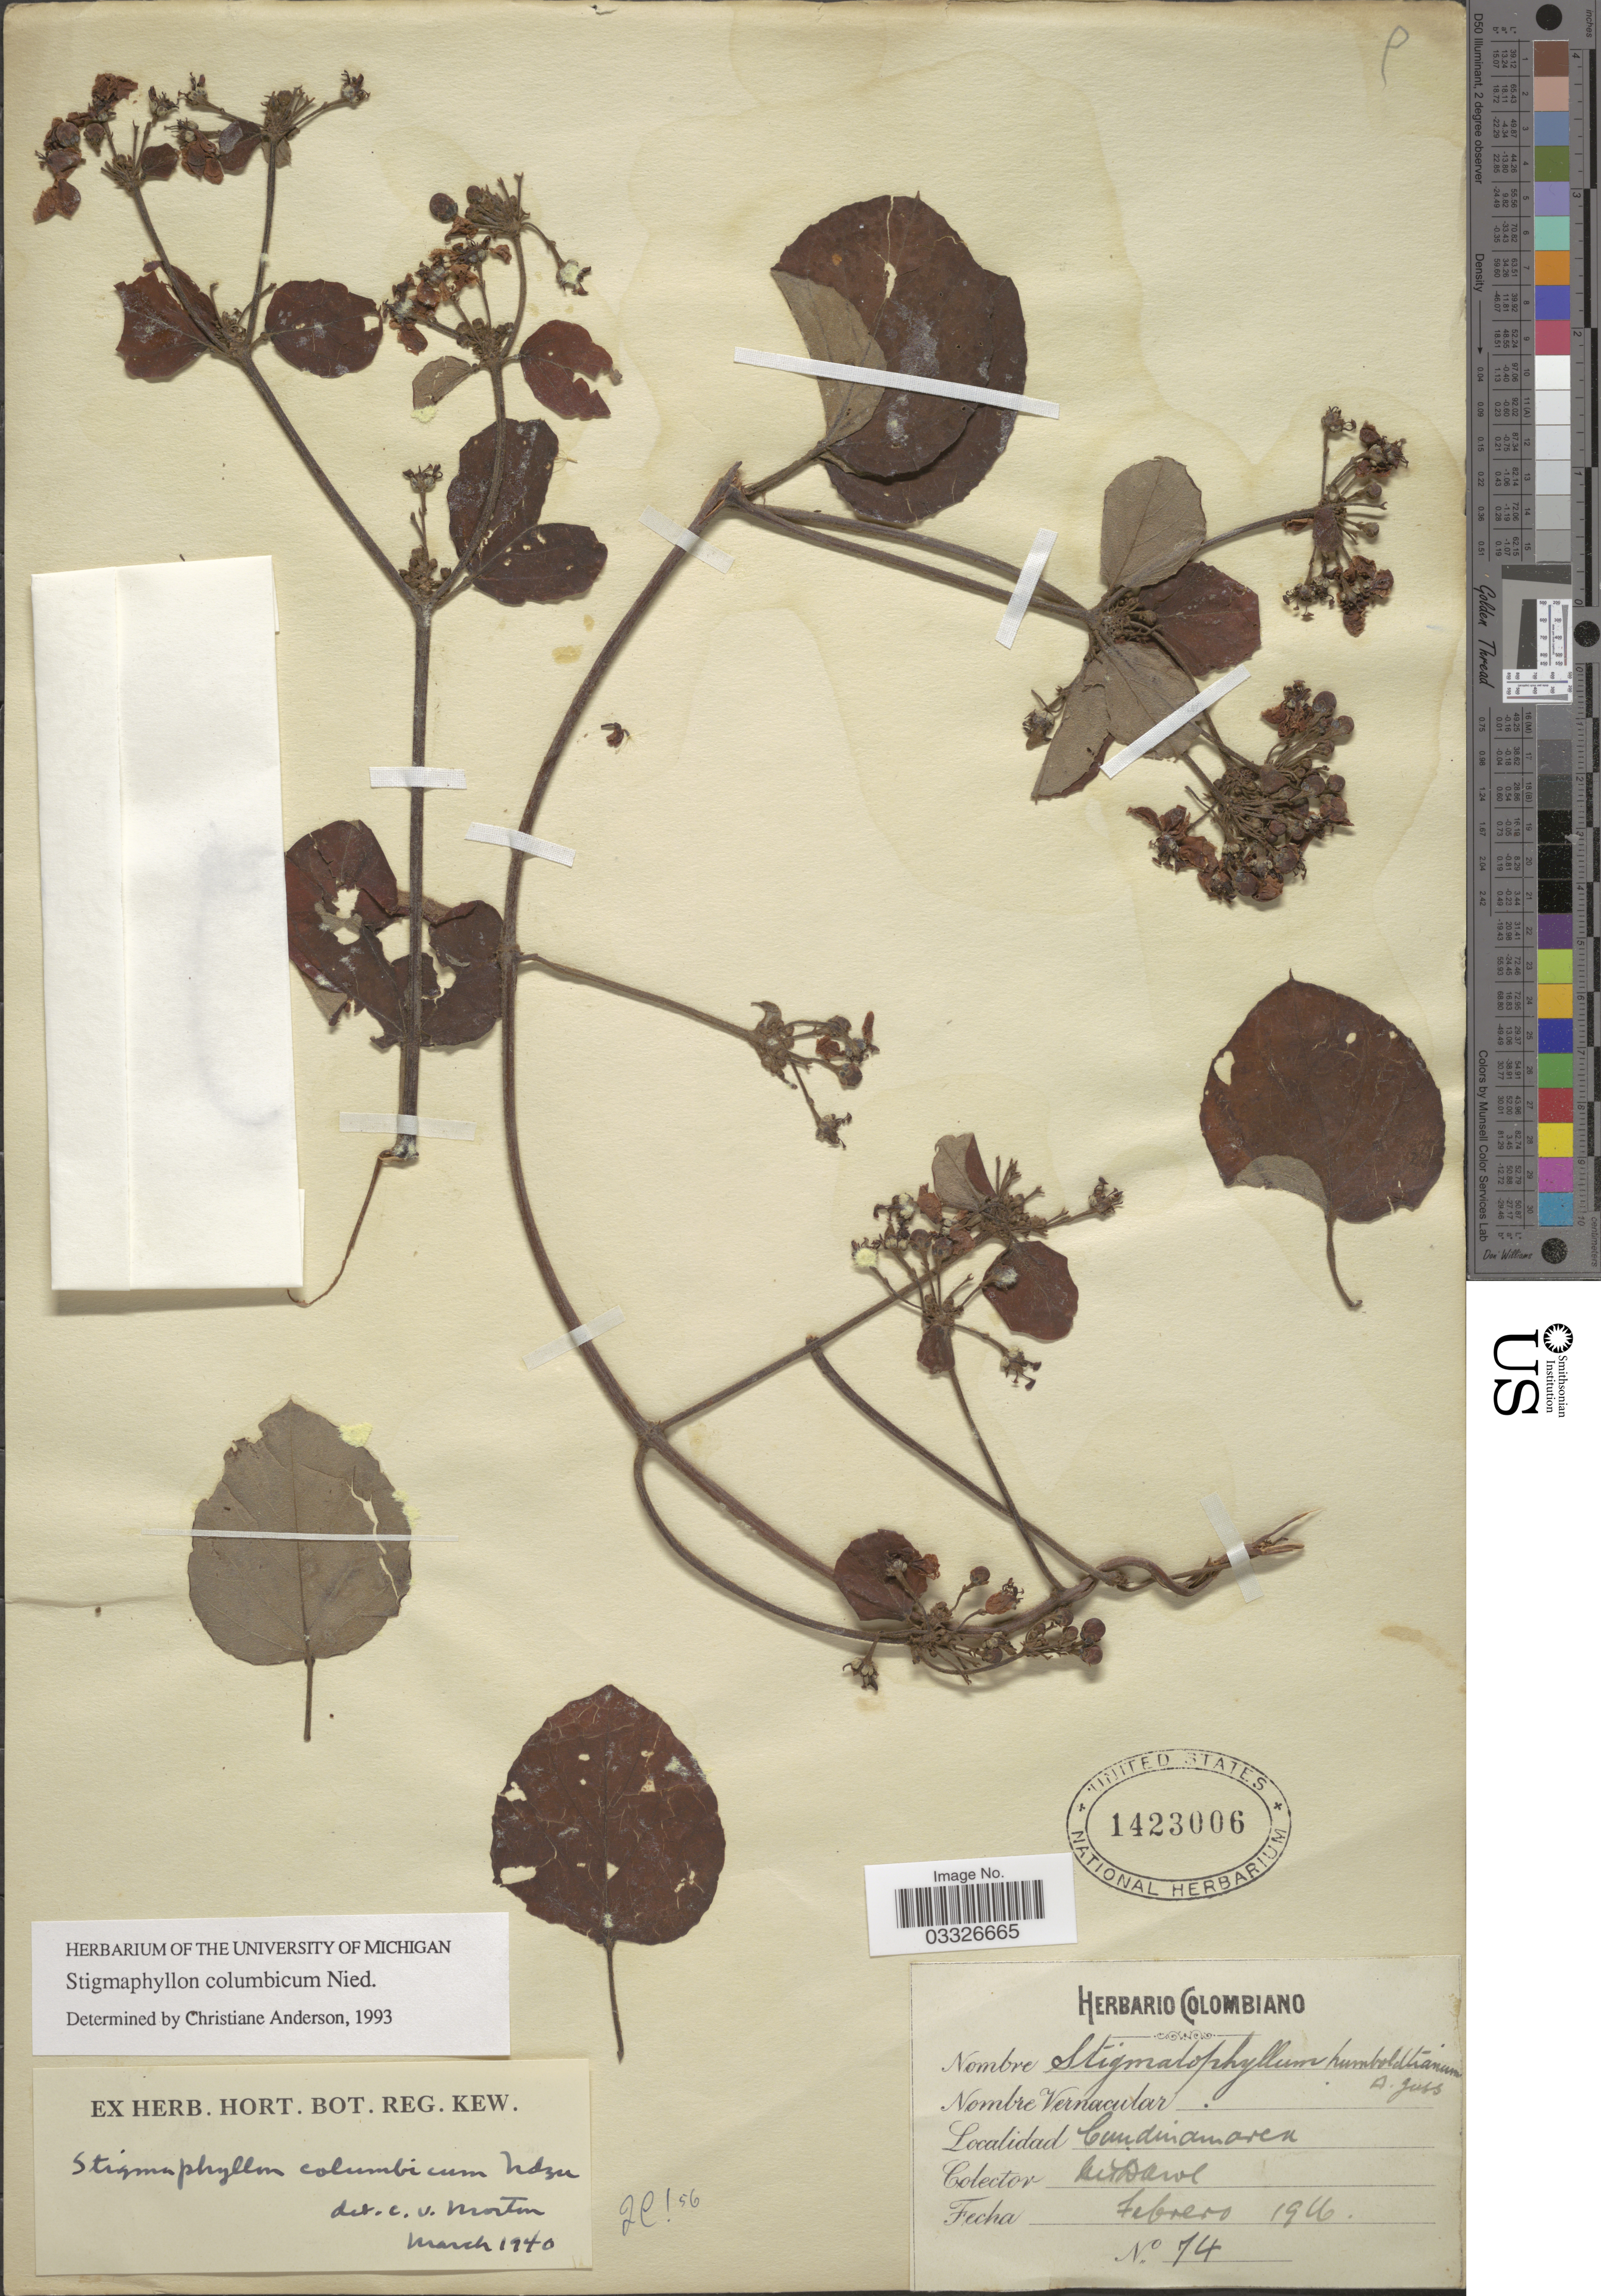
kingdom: Plantae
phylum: Tracheophyta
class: Magnoliopsida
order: Malpighiales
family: Malpighiaceae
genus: Stigmaphyllon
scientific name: Stigmaphyllon columbicum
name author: Nied.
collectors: M. T. Dawe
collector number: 74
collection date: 1916-02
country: Colombia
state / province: Cundinamarca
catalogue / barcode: US 1423006